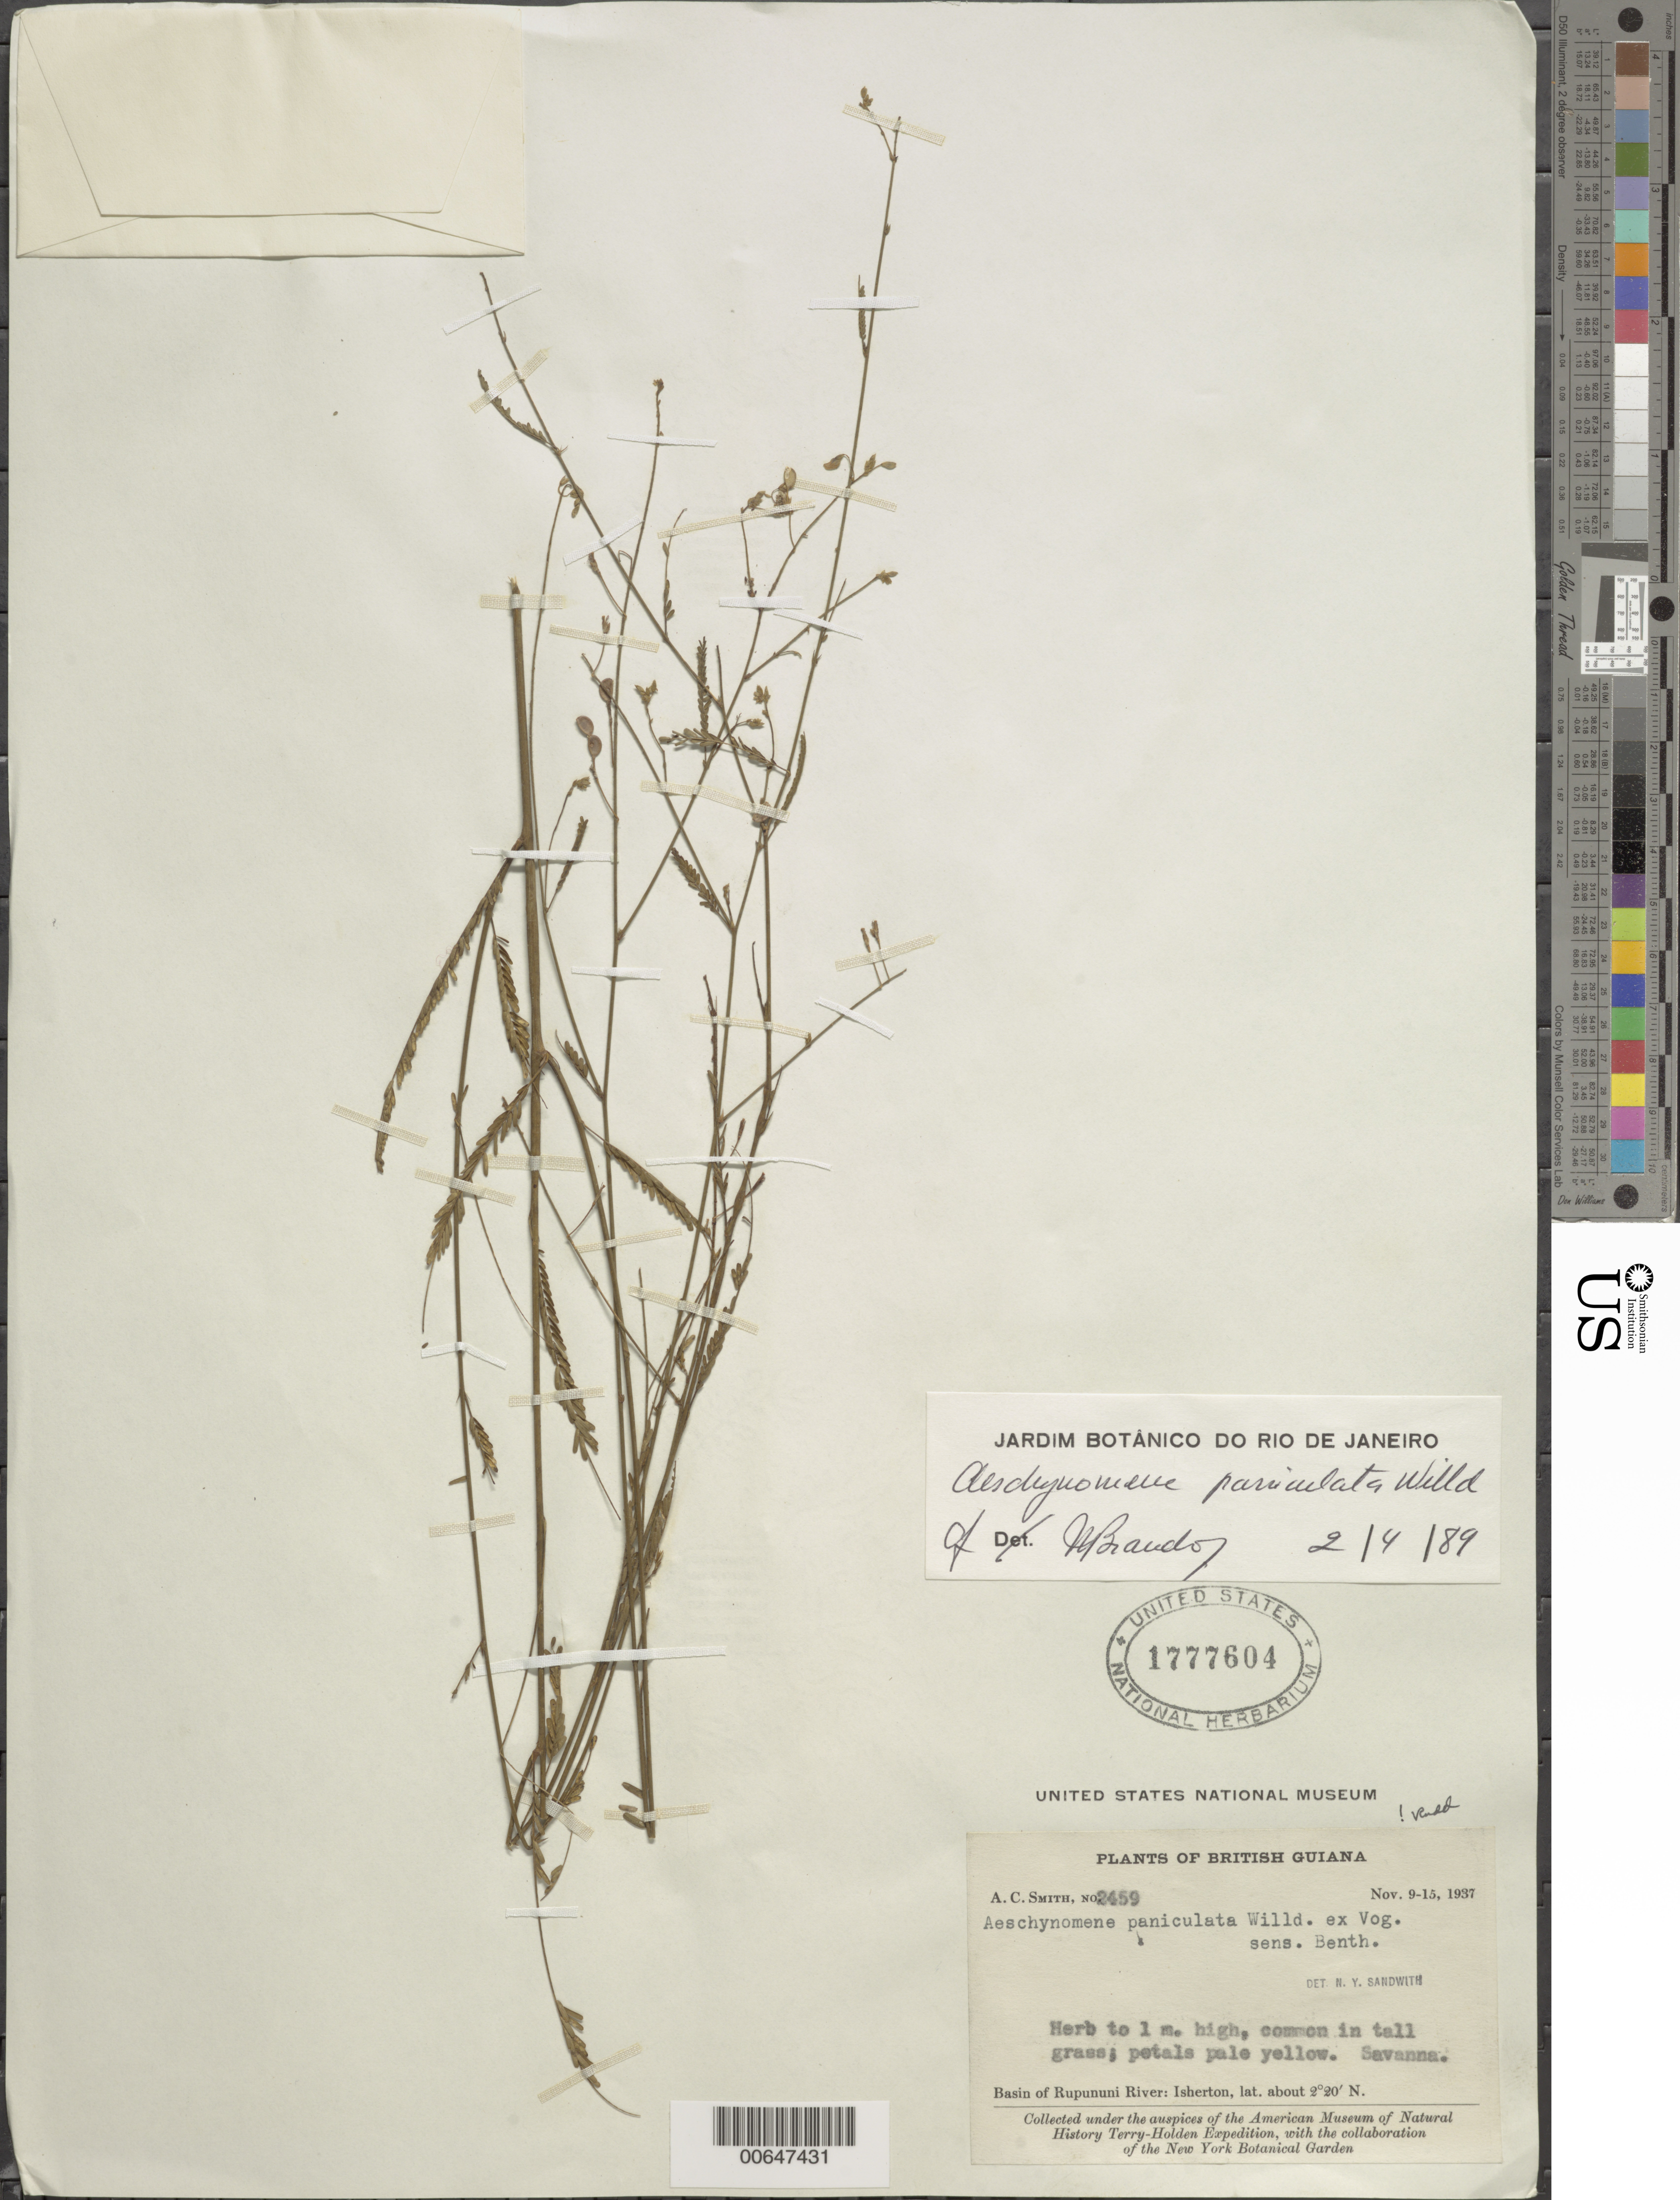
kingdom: Plantae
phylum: Tracheophyta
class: Magnoliopsida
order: Fabales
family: Fabaceae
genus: Aeschynomene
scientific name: Aeschynomene paniculata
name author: Vogel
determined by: Branden, W.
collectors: A. C. Smith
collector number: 2459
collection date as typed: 9-Nov-37 to 15-Nov-37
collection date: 1937-11-09/1937-11-15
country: Guyana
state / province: U. Takutu-U. Essequibo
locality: Isherton, basin of Rupununi River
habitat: In tall grass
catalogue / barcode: US 1777604